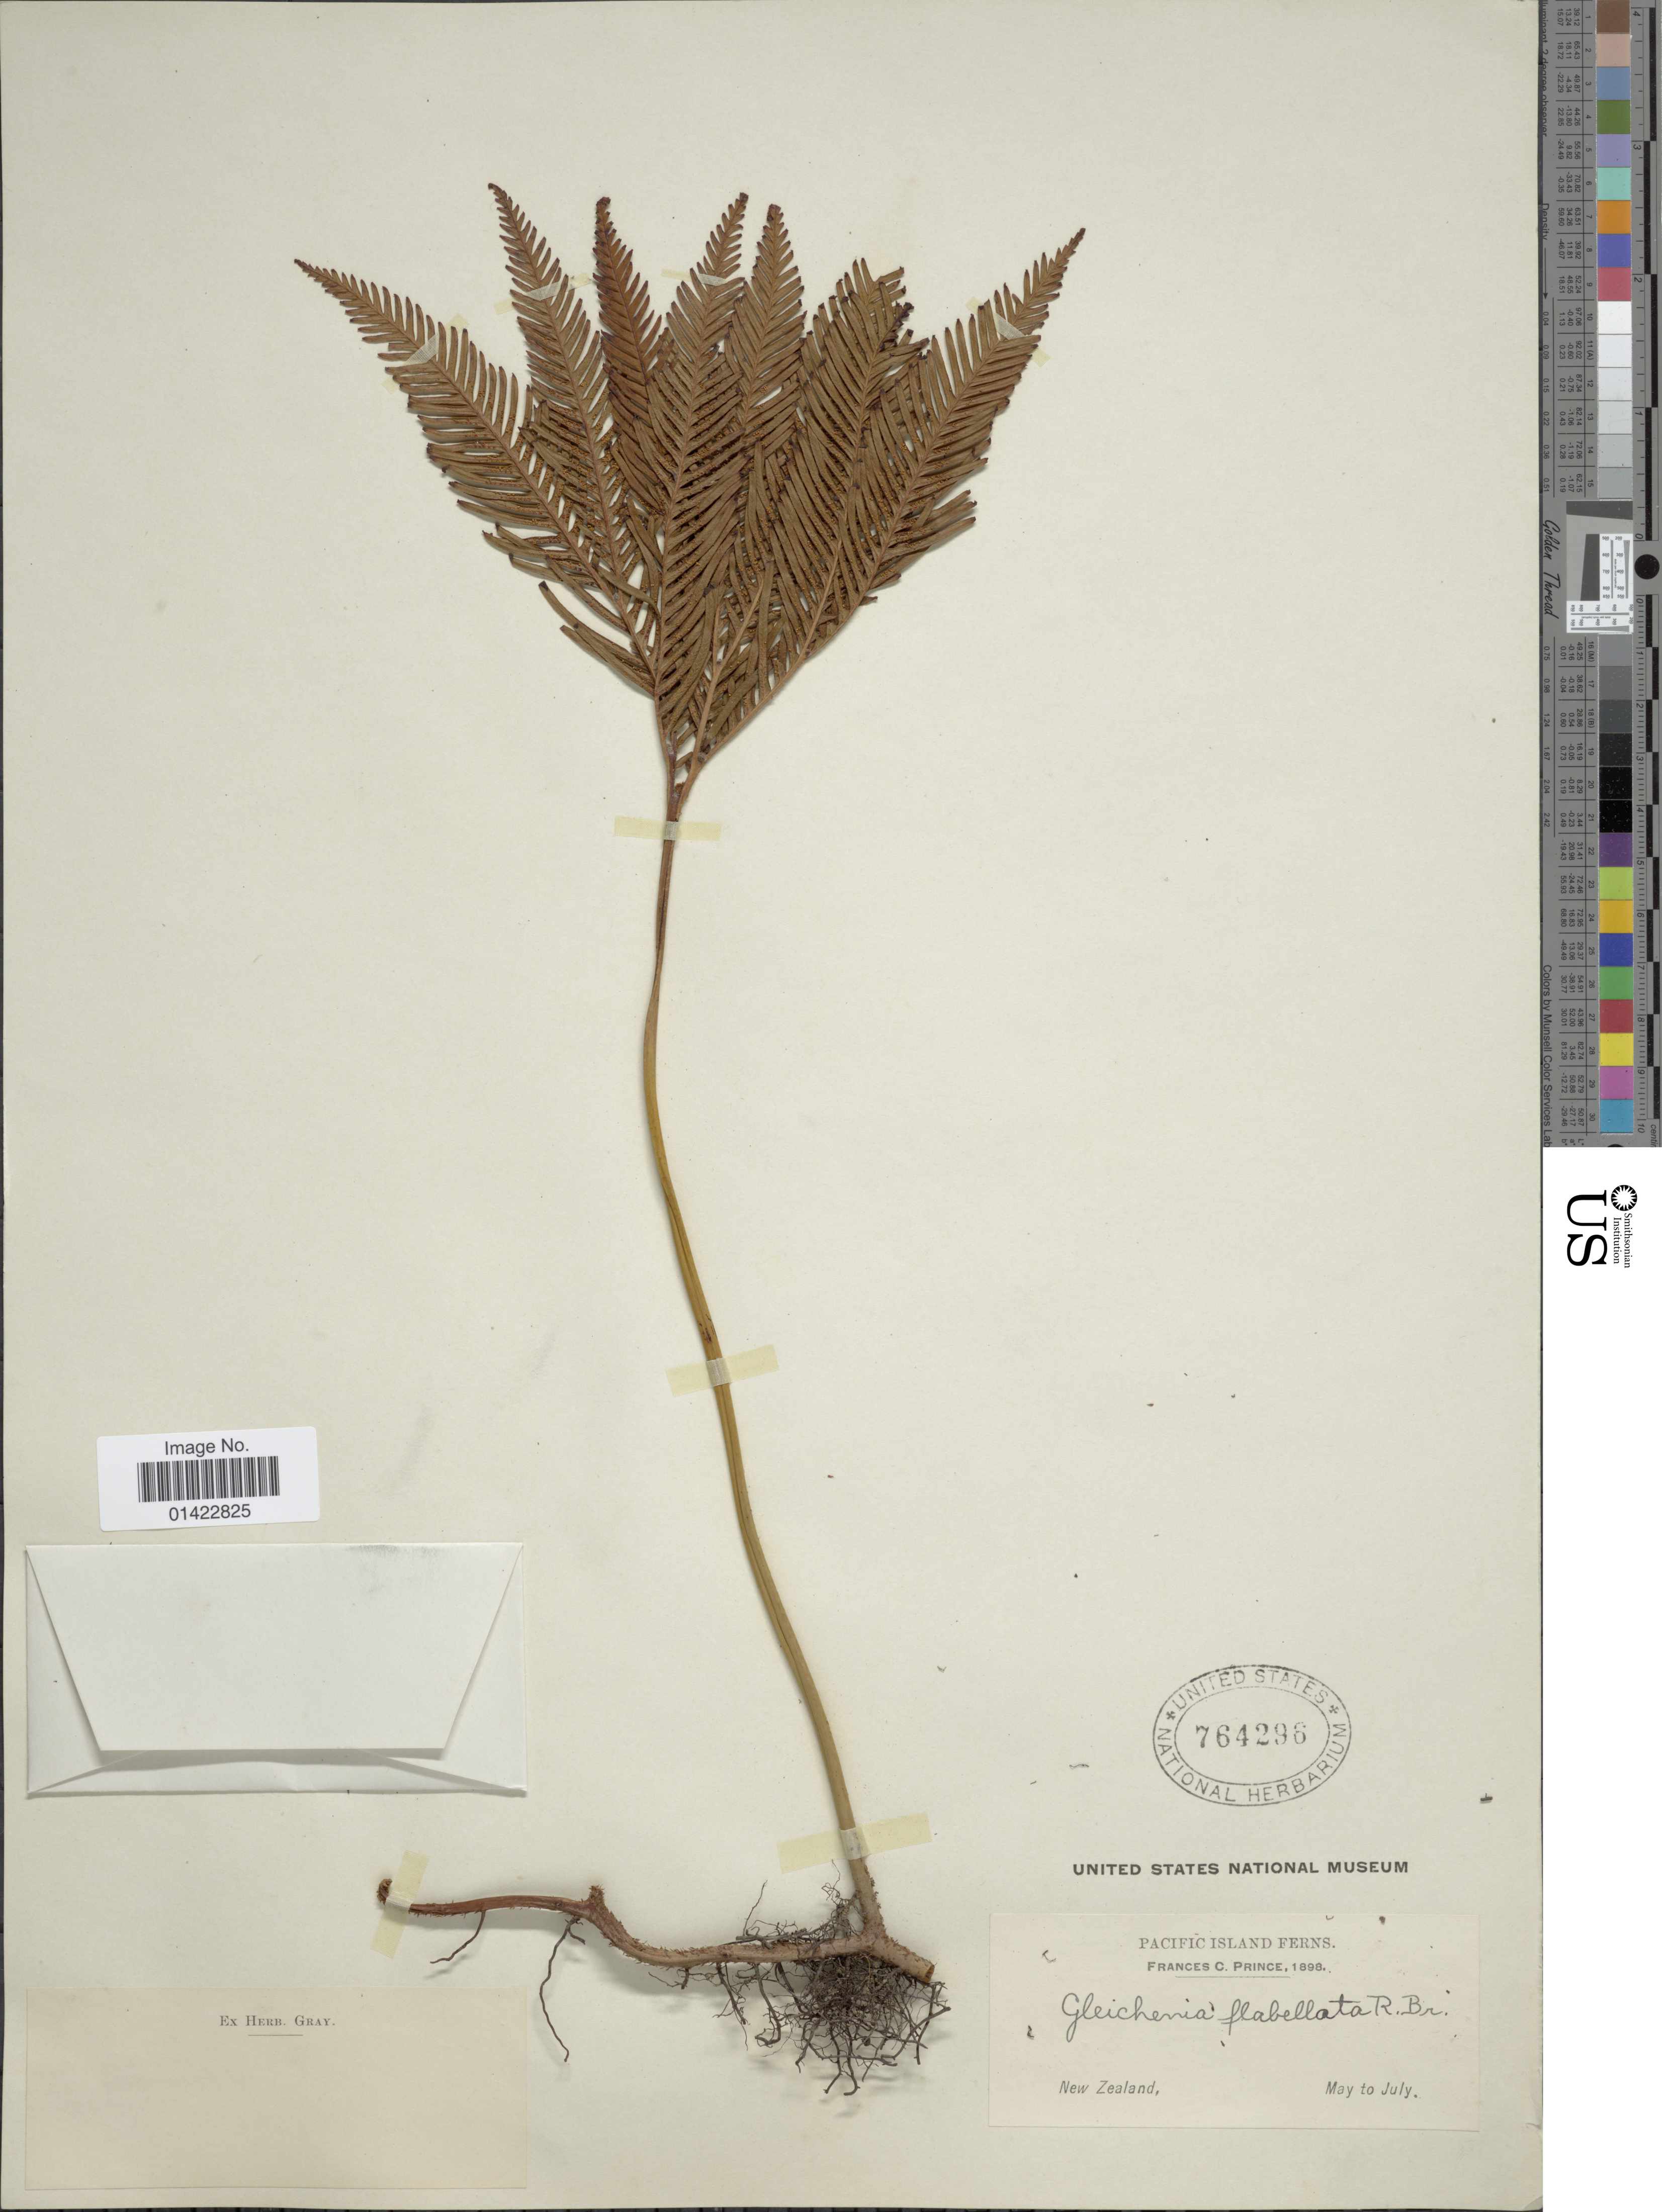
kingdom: Plantae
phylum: Tracheophyta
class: Polypodiopsida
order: Gleicheniales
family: Gleicheniaceae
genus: Sticherus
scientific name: Sticherus flabellatus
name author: (R. Br.) H. St. John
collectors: F. Prince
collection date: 1898-05/1898-07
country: New Zealand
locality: Pacific Island.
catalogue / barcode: US 764296